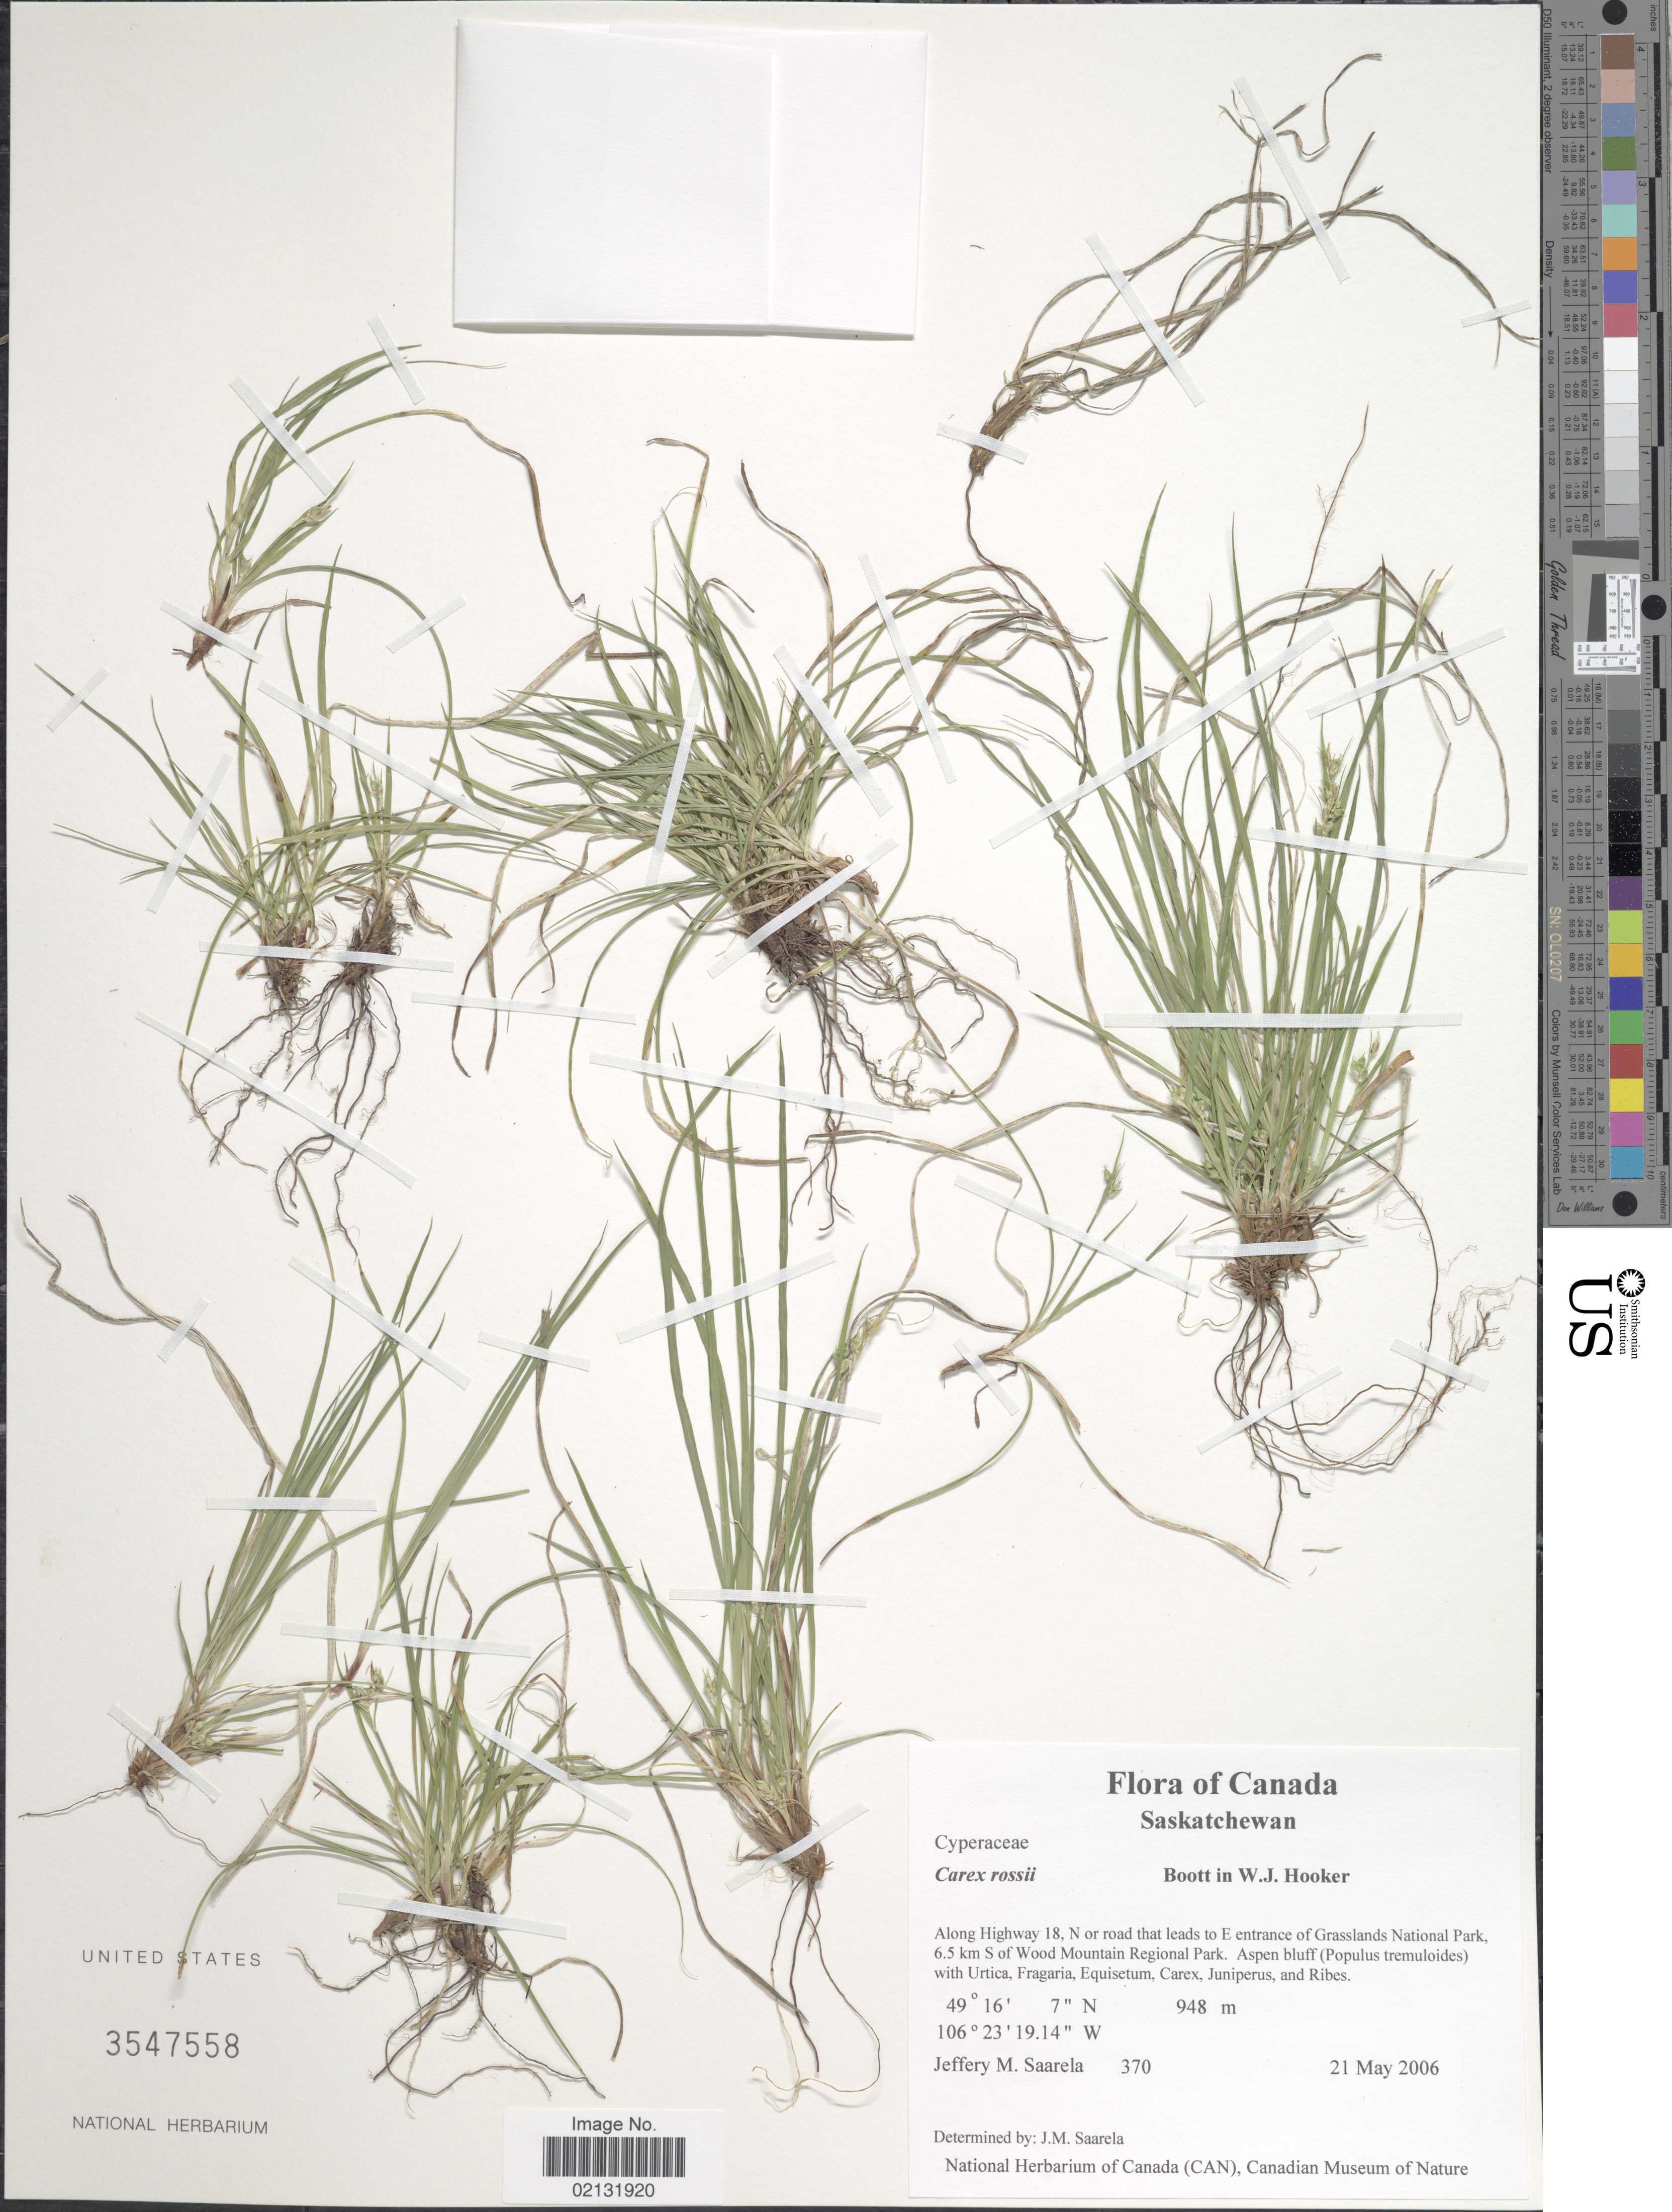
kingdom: Plantae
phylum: Tracheophyta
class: Liliopsida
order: Poales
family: Cyperaceae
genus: Carex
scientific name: Carex rossii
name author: Boott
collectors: J. Saarela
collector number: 370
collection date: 2006-05-21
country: Canada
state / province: Saskatchewan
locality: Saskatchewan, Along Highway 18, N or road that leads to E entrance of Grasslands National Park, 6.5 km S of Wood Mountain Regional Park, Aspen bluff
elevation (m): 948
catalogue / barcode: US 3547558